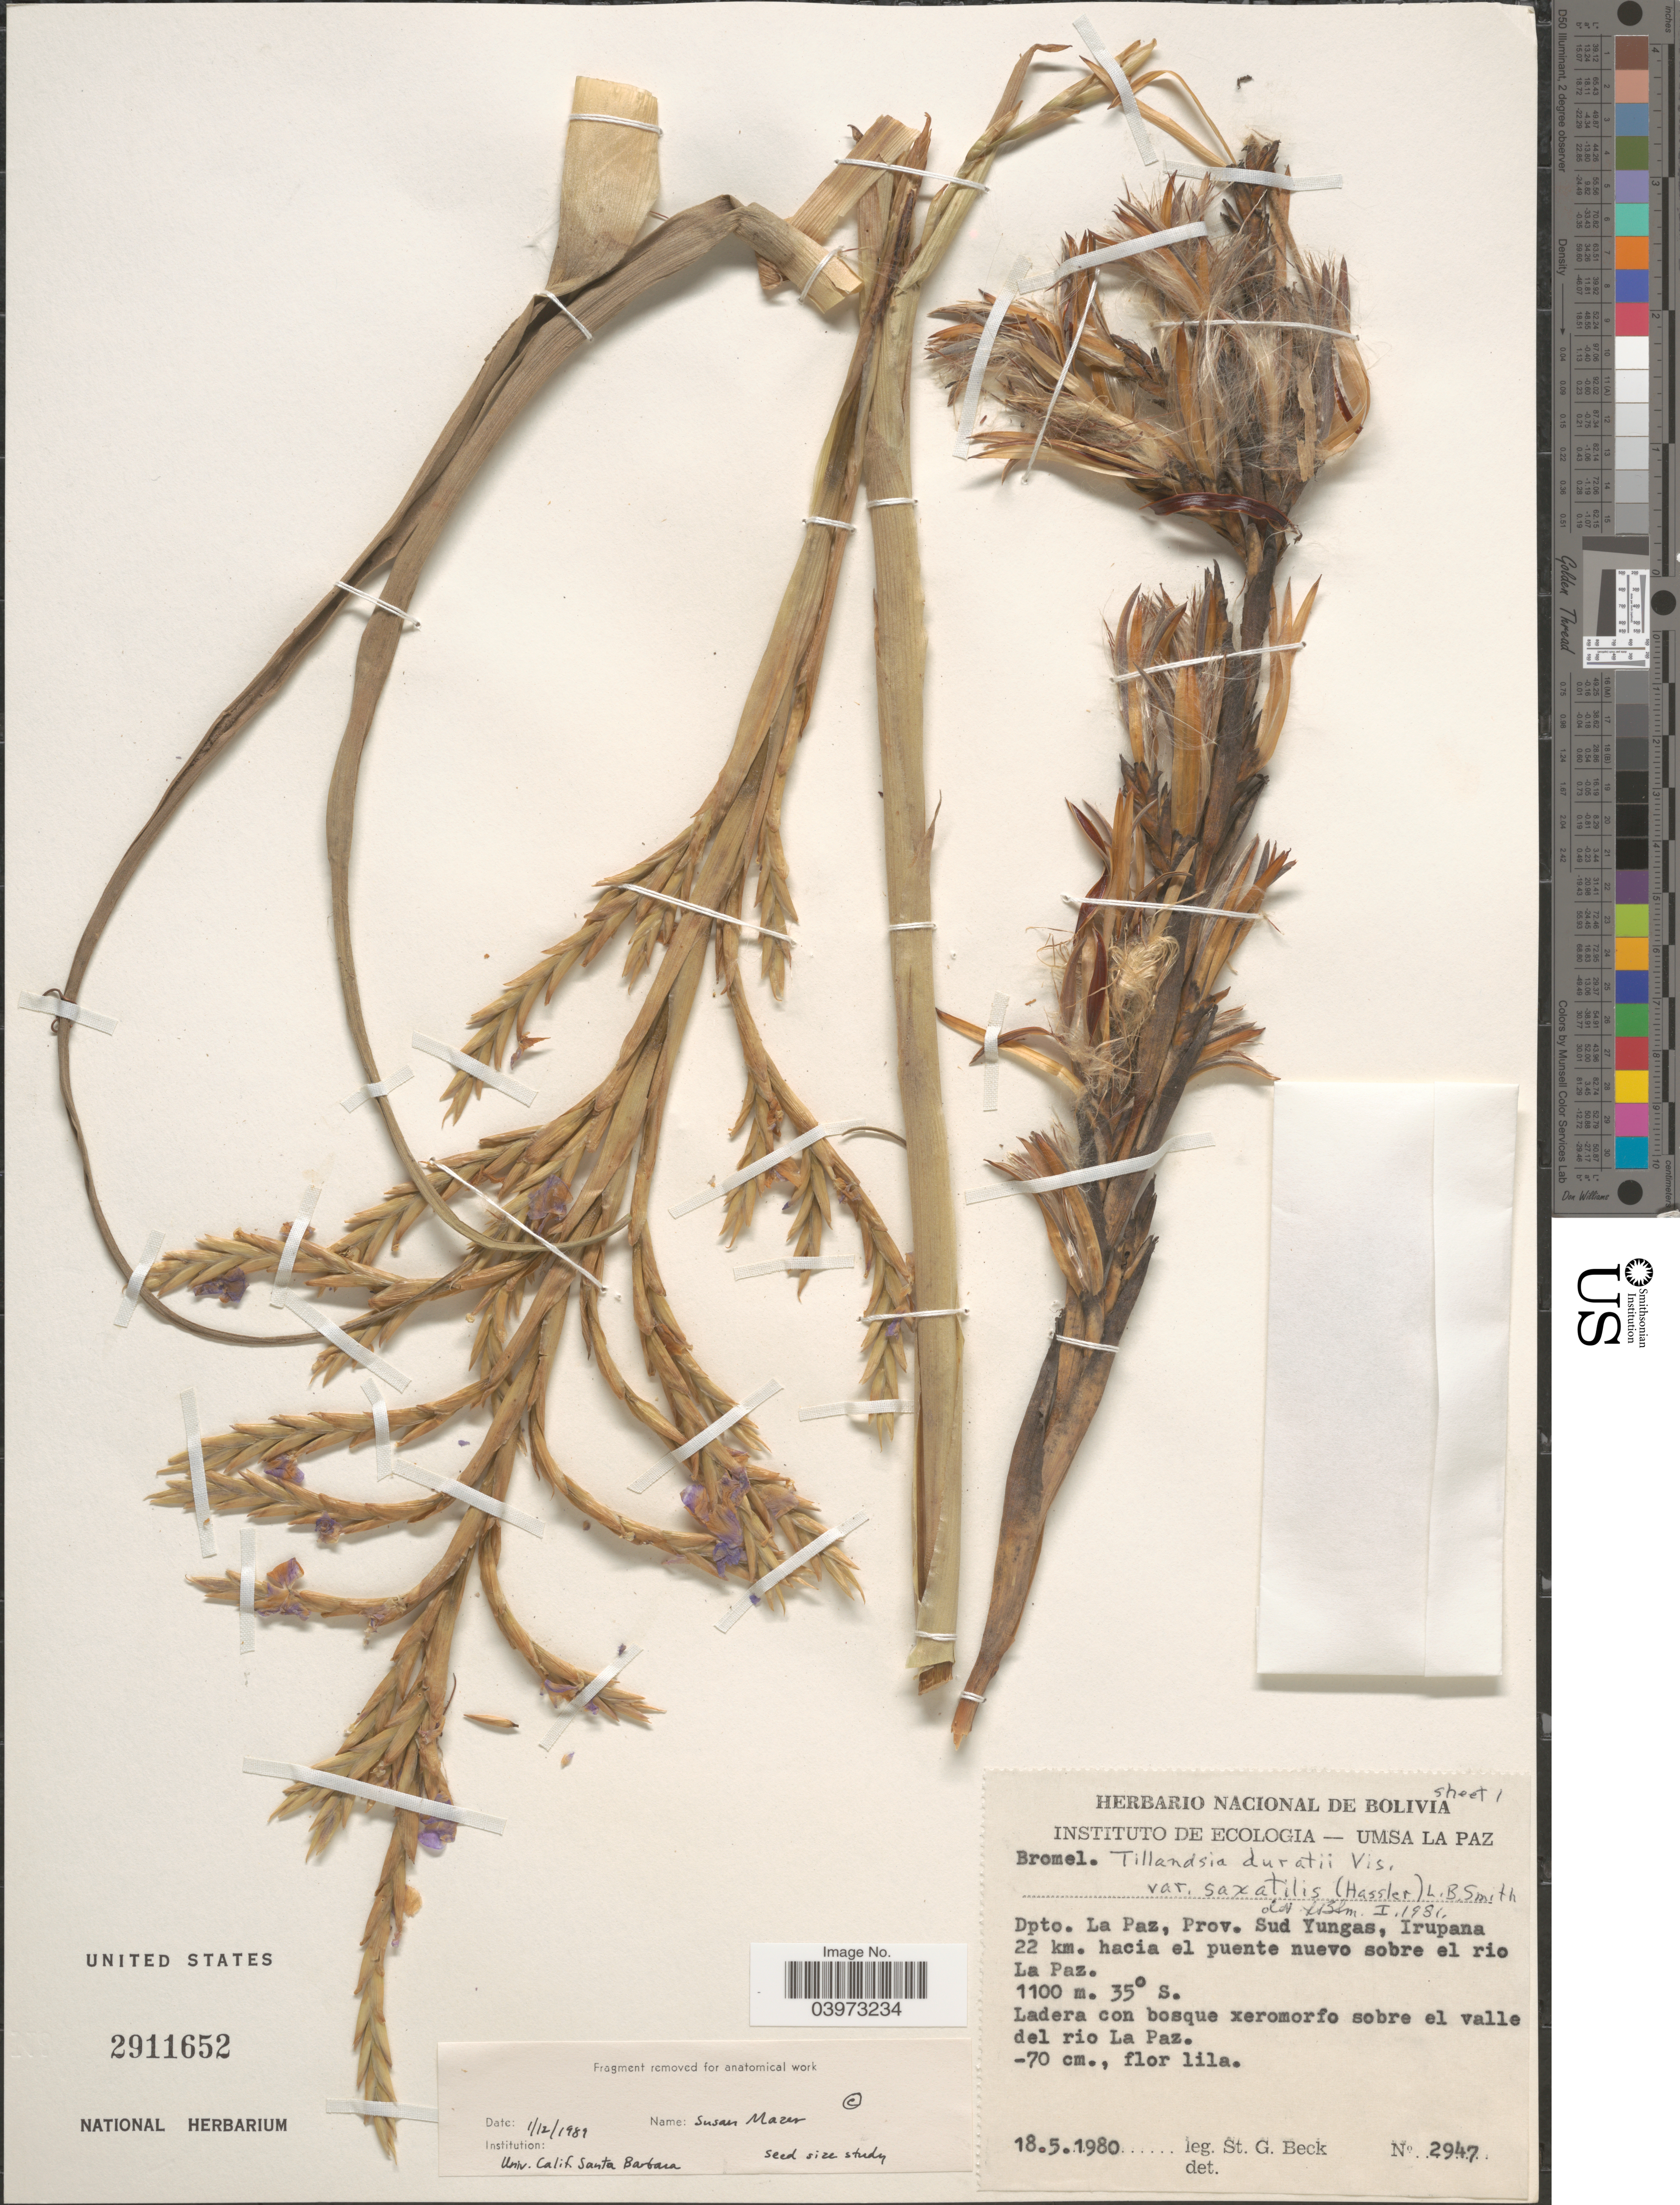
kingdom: Plantae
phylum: Tracheophyta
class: Liliopsida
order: Poales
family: Bromeliaceae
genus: Tillandsia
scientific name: Tillandsia duratii var. saxitilis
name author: (Hassl.) L.B. Sm.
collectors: S. G. Beck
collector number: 2947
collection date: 1980-05-18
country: Bolivia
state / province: La Paz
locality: Dpto. La Paz, Prov. Sud Yungas, Irupana 22 km. hacia el puente nuevo sobre el rio La Paz. Sobre el valle del rio La Paz.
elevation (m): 1100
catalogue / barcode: US 2911652